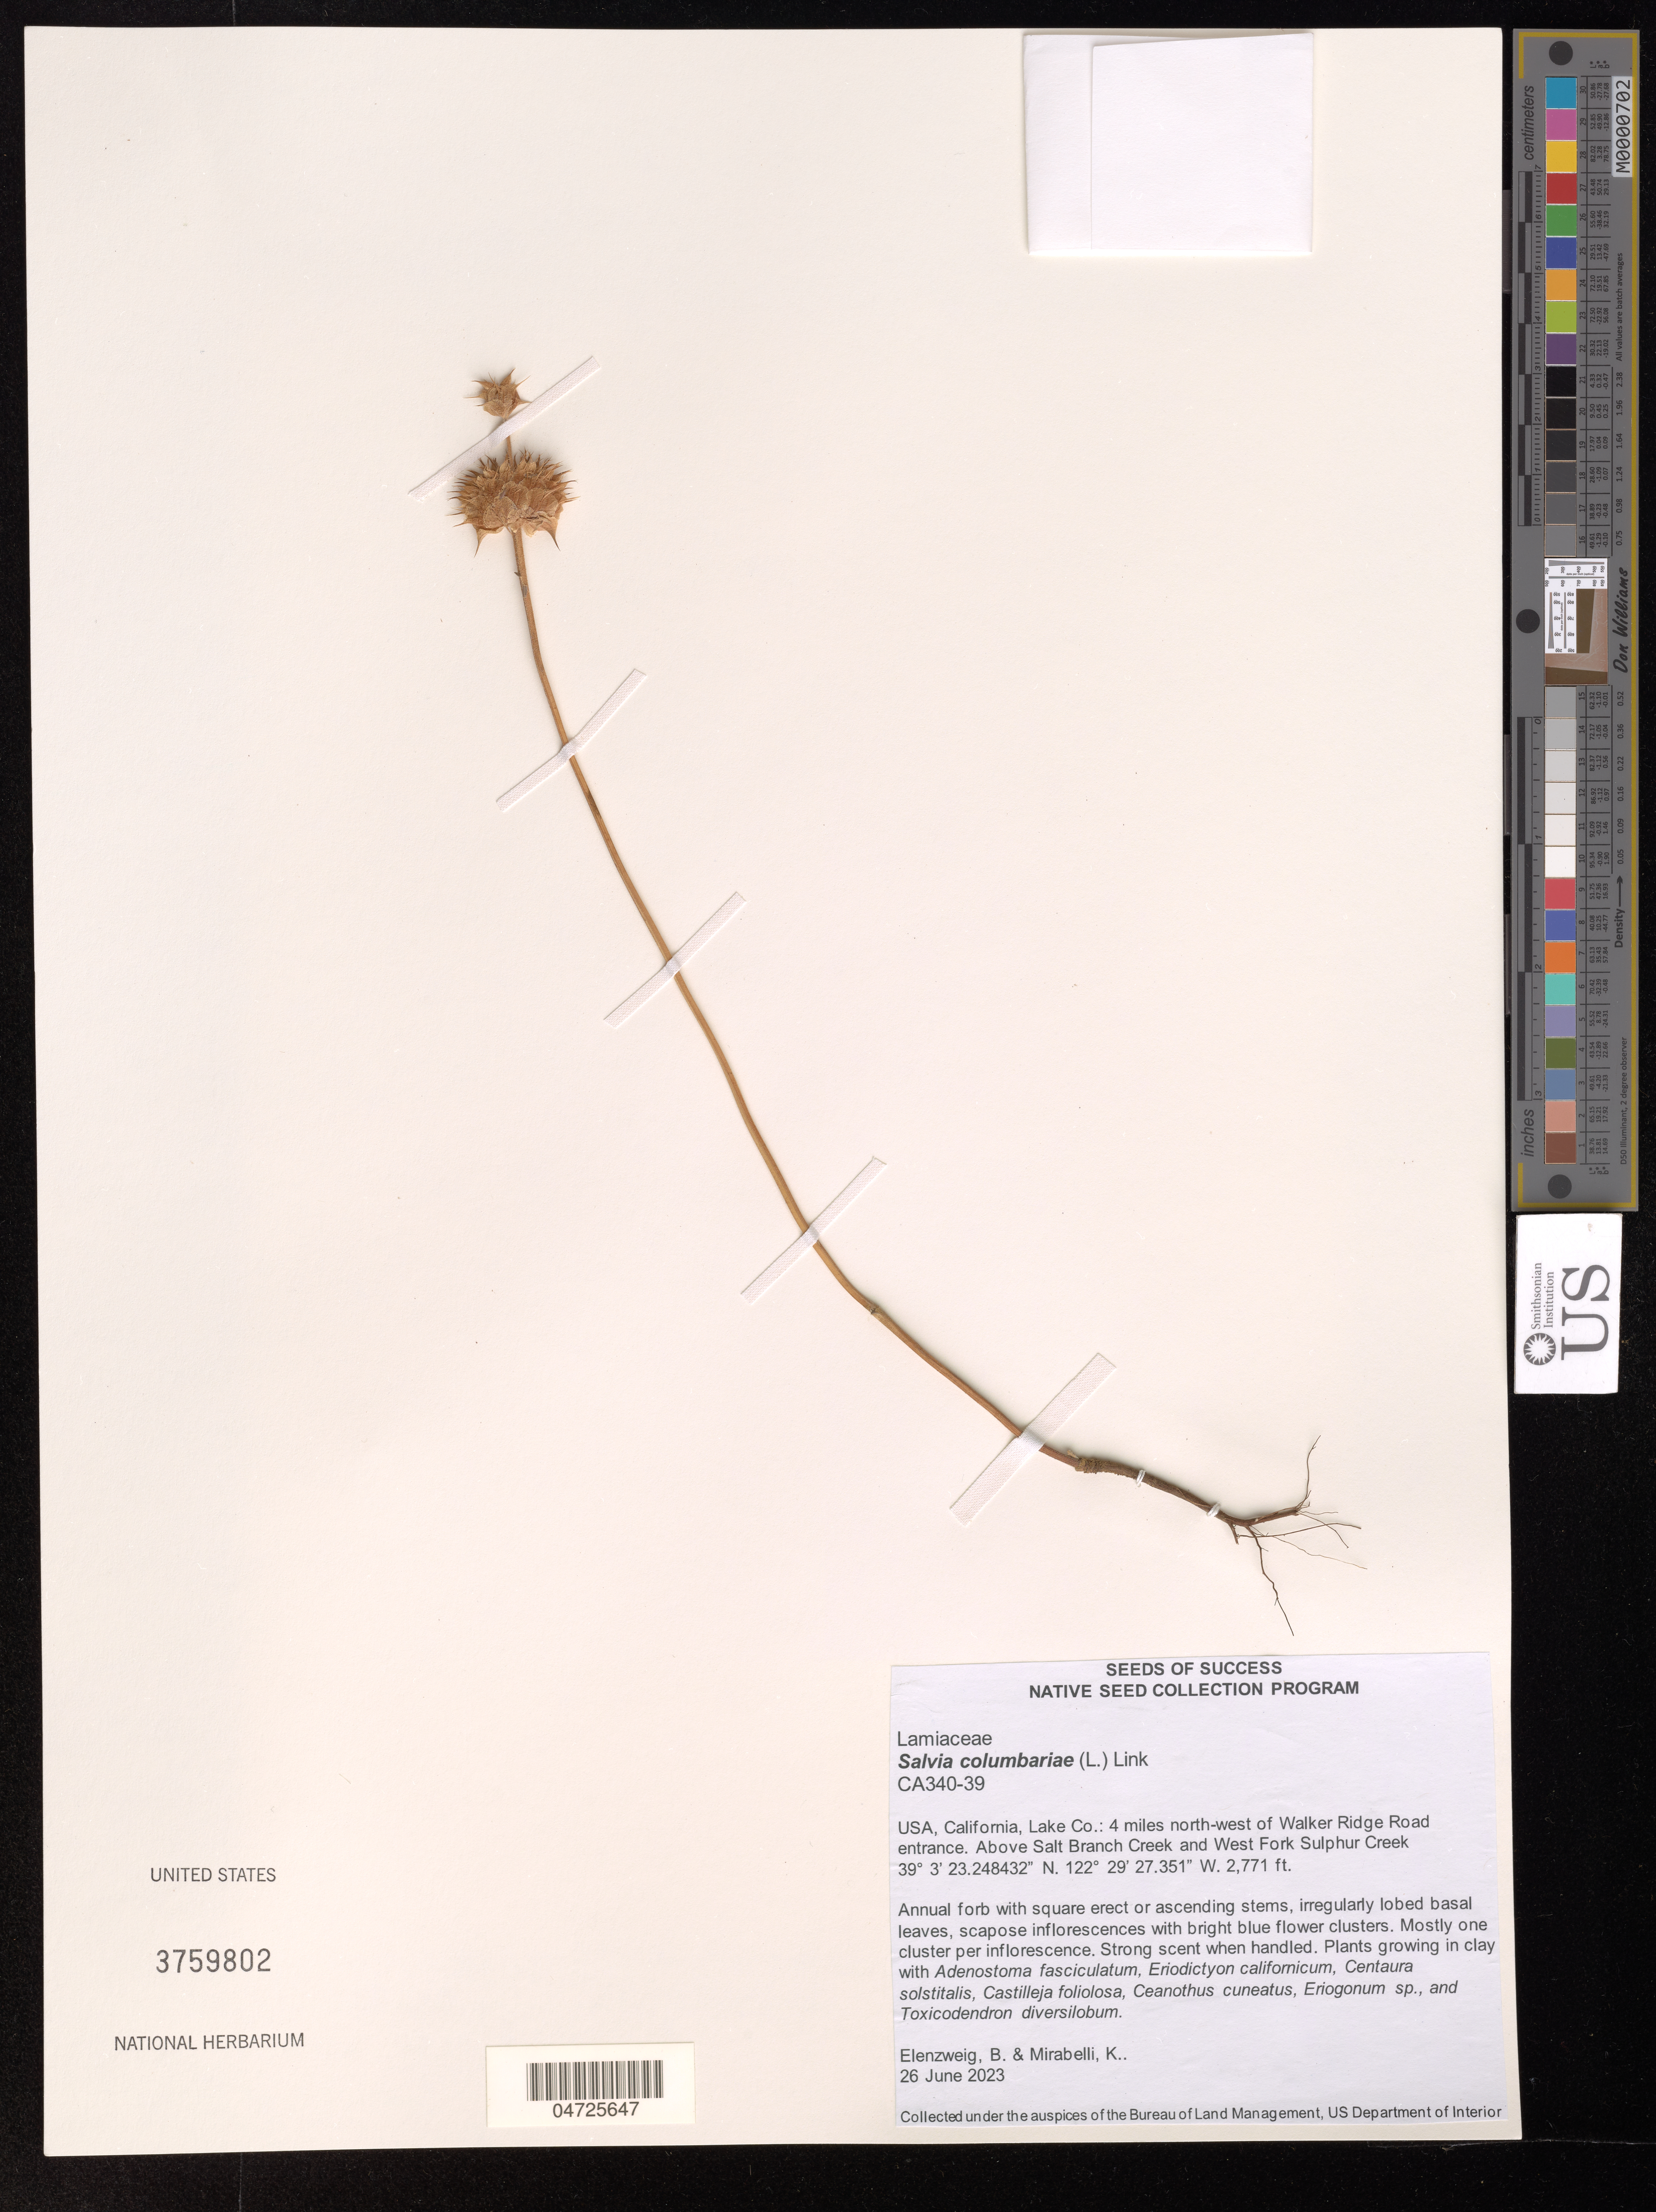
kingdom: Plantae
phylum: Tracheophyta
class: Magnoliopsida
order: Lamiales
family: Lamiaceae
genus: Salvia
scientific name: Salvia columbariae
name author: Benth.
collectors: B. Elenzweig & K. Mirabelli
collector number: CA340-39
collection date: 2023-06-26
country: United States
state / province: California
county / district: Lake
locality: Lake Co.: 4 miles north-west of Walker Ridge Road entrance. Above Salt Branch Creek and West Fork Sulphur Creek.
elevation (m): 845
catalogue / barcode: US 3759802